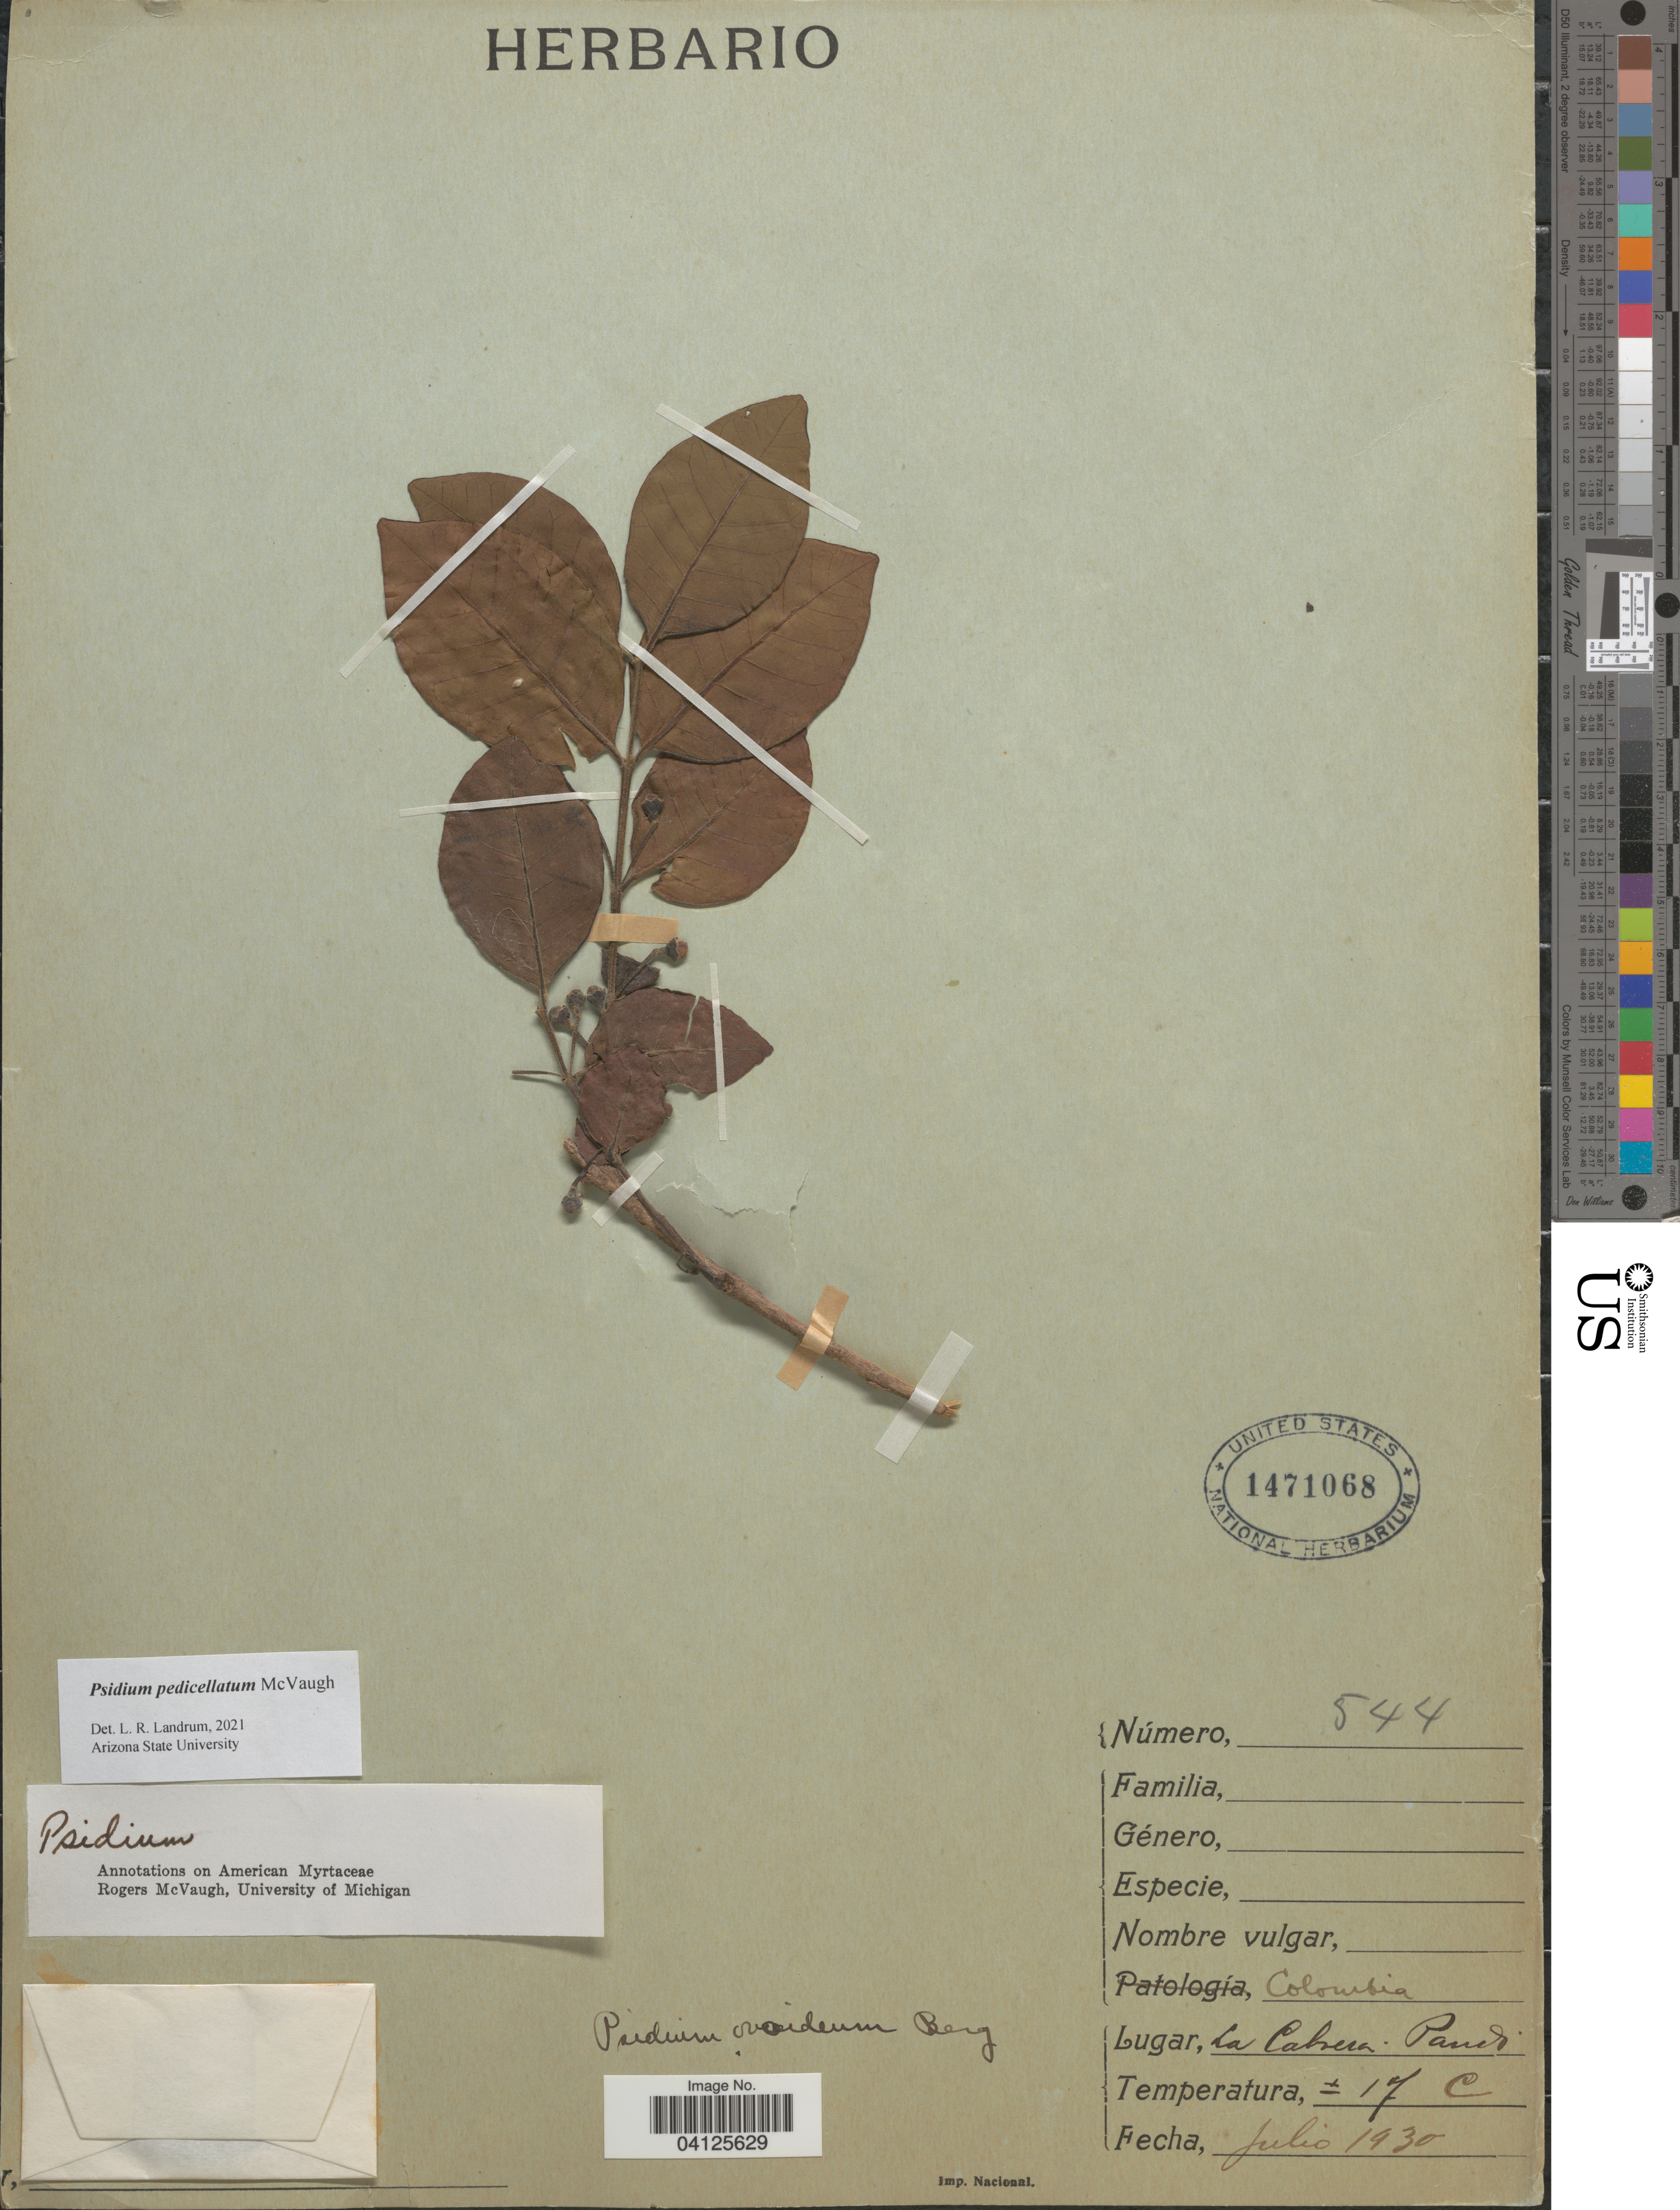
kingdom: Plantae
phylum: Tracheophyta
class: Magnoliopsida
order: Myrtales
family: Myrtaceae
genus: Psidium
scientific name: Psidium pedicellatum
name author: McVaugh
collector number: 544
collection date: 1930-07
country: Colombia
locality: La Cobrera. Pando.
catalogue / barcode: US 1471068